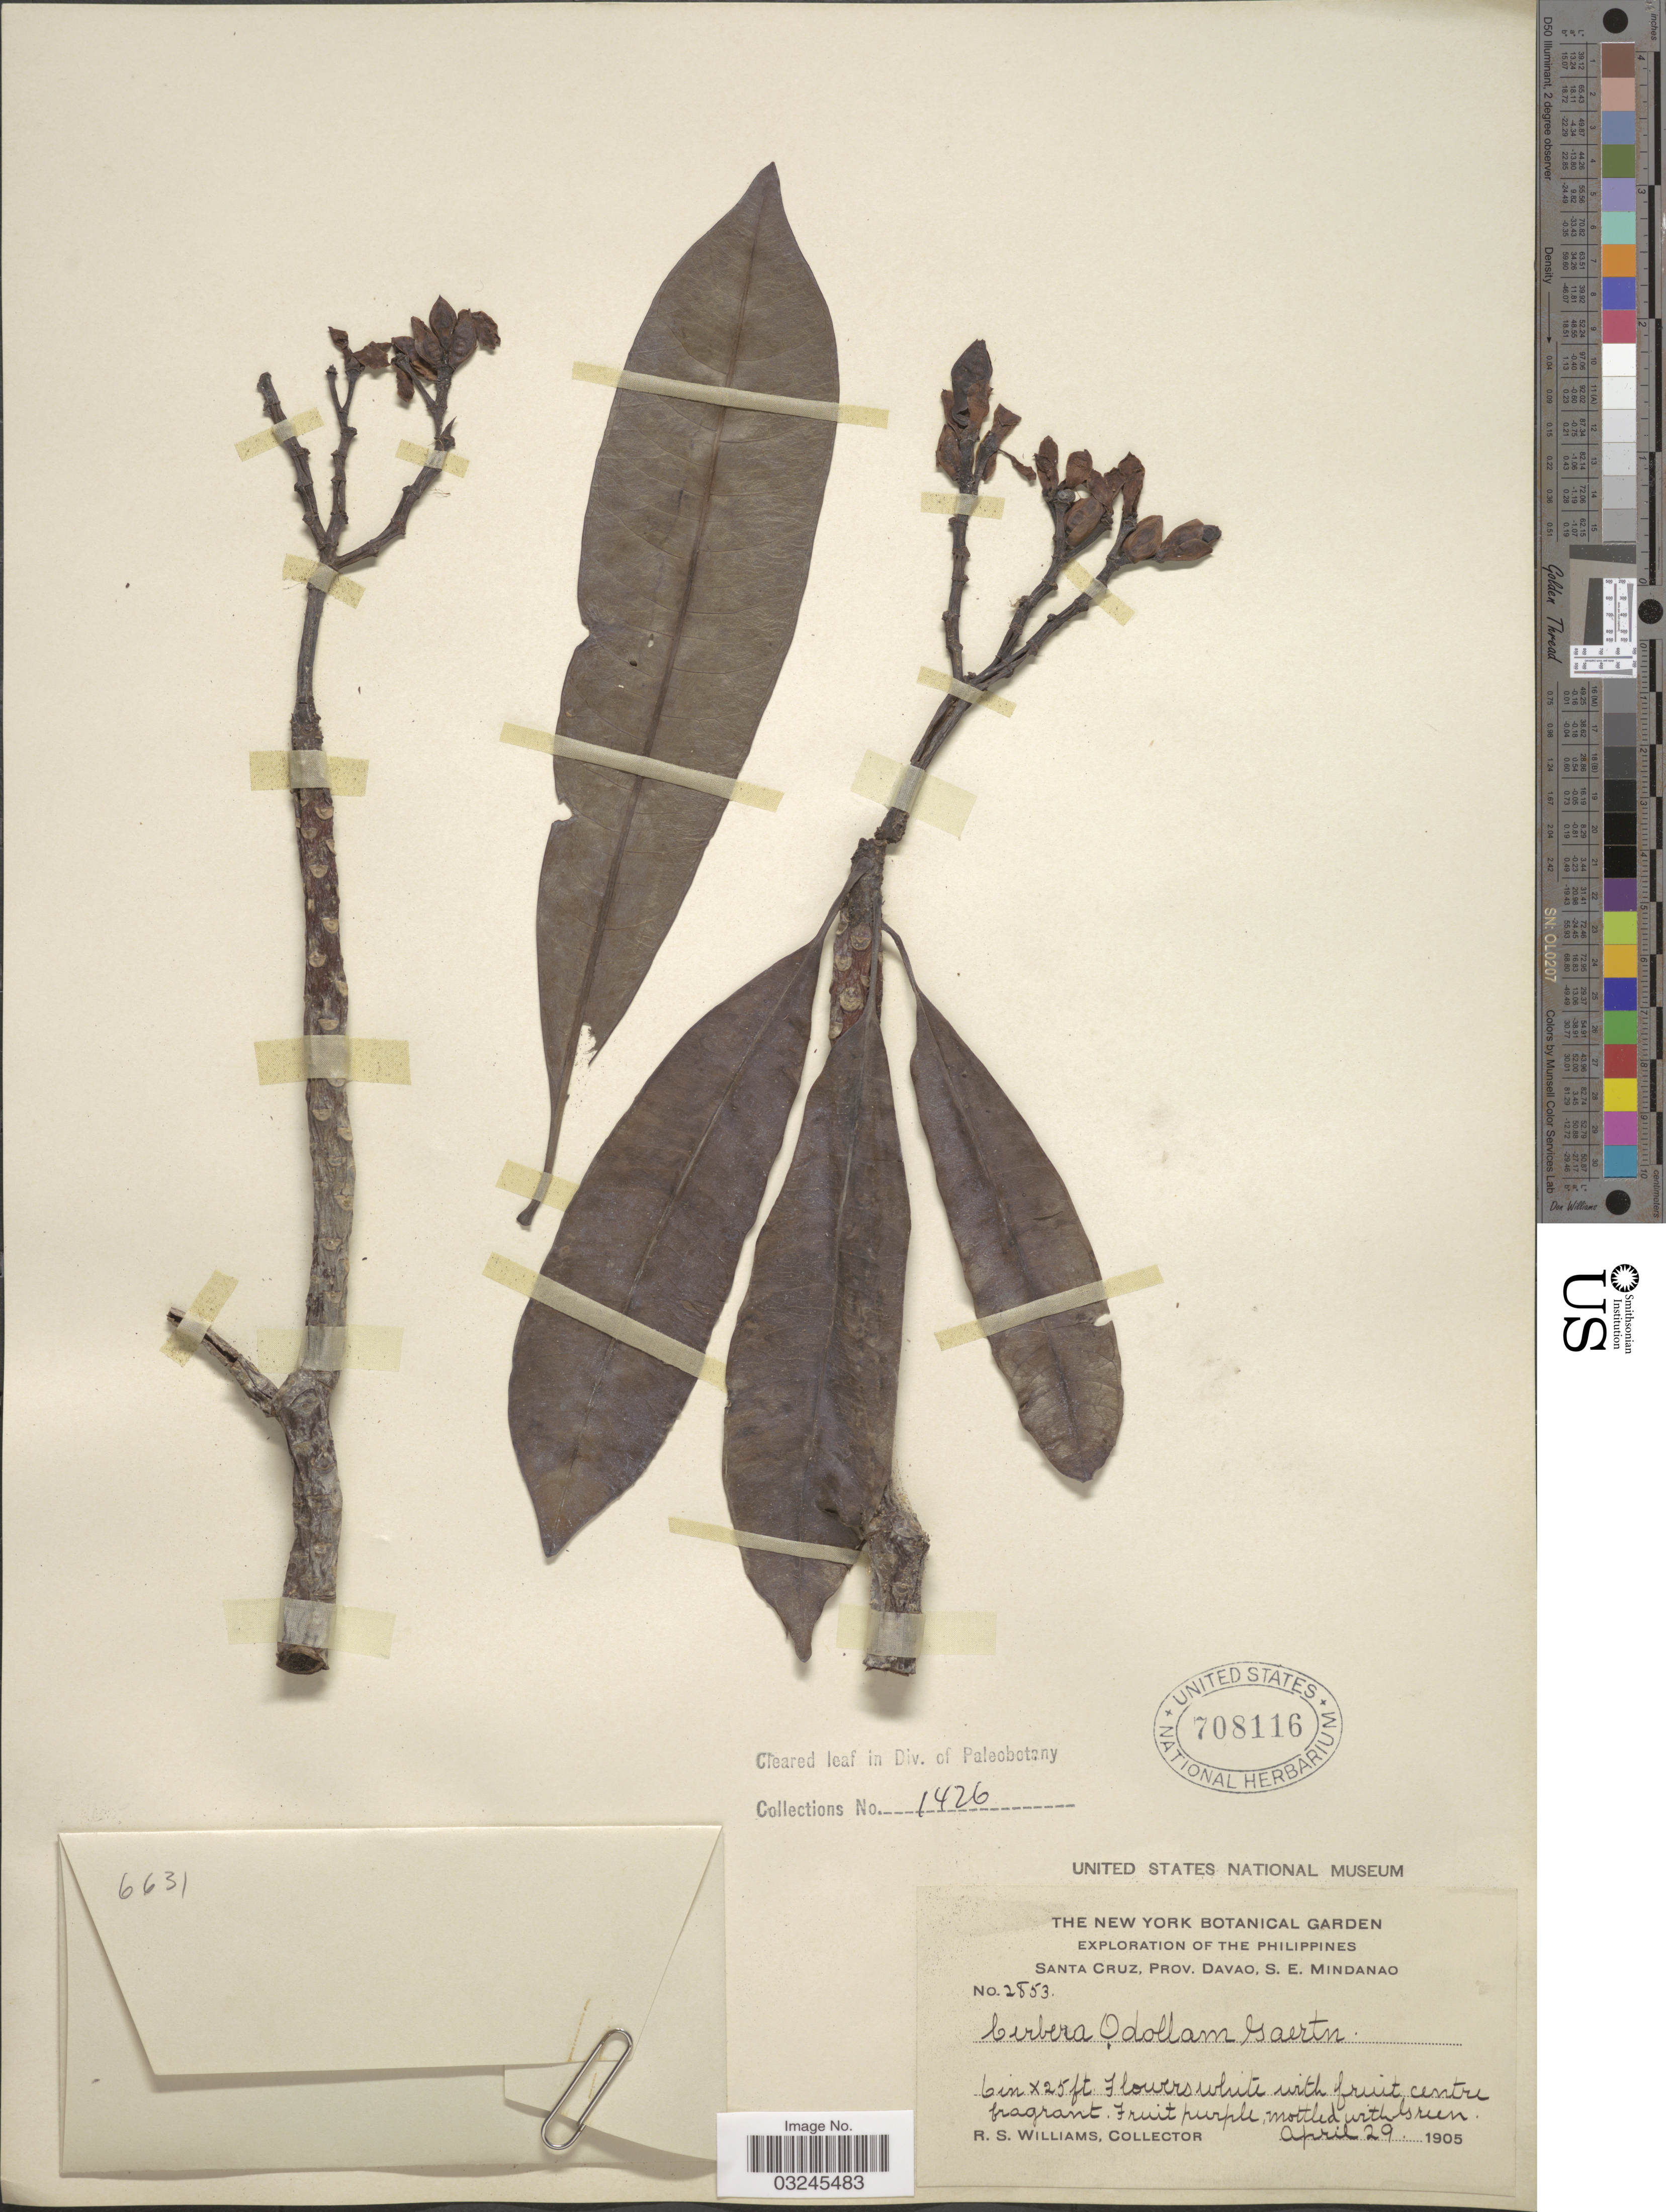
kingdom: Plantae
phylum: Tracheophyta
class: Magnoliopsida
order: Gentianales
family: Apocynaceae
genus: Cerbera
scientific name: Cerbera odollam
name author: Gaertn.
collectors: R. S. Williams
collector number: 2853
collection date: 1905-04-29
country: Philippines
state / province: Davao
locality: Santa Cruz, Prov. Davao, S. E. Mindanao.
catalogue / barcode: US 708116